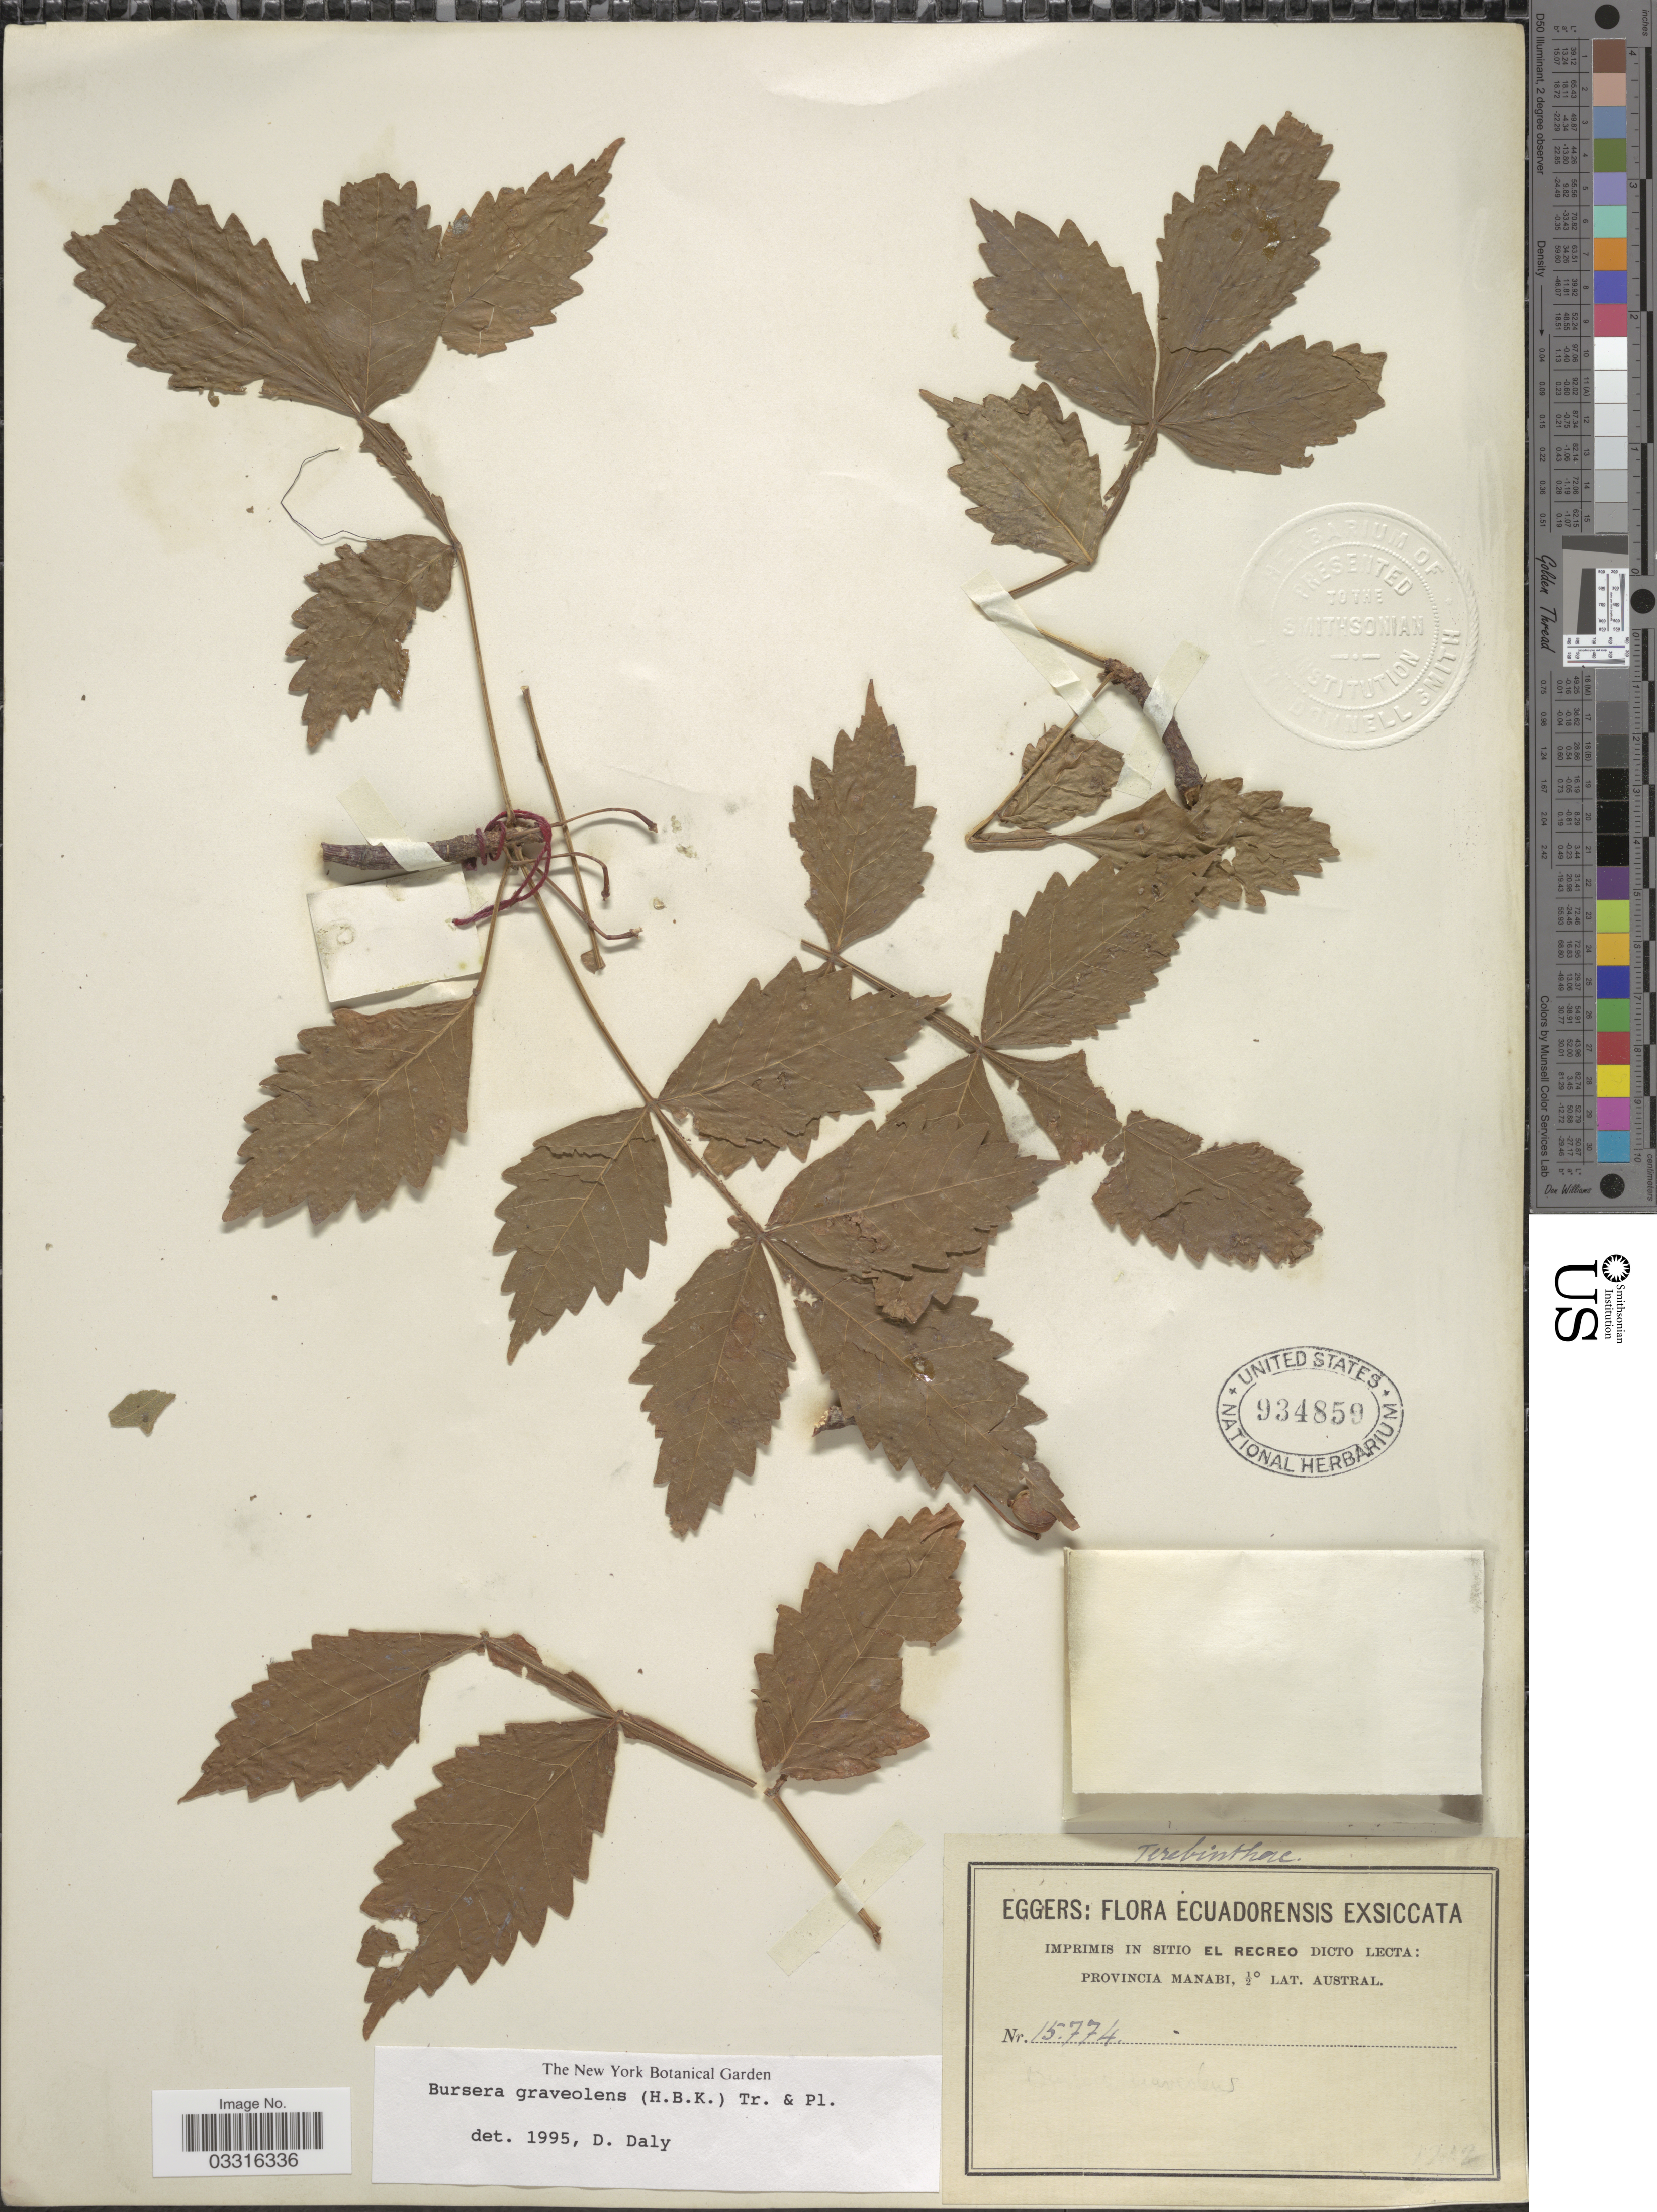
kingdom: Plantae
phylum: Tracheophyta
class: Magnoliopsida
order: Sapindales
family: Burseraceae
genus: Bursera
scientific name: Bursera graveolens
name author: (Kunth) Triana & Planch.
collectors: -. Eggers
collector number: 15774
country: Ecuador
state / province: Manabí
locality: Ecuadorensis, El Recreo, Provincia Manabi.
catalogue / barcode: US 934859